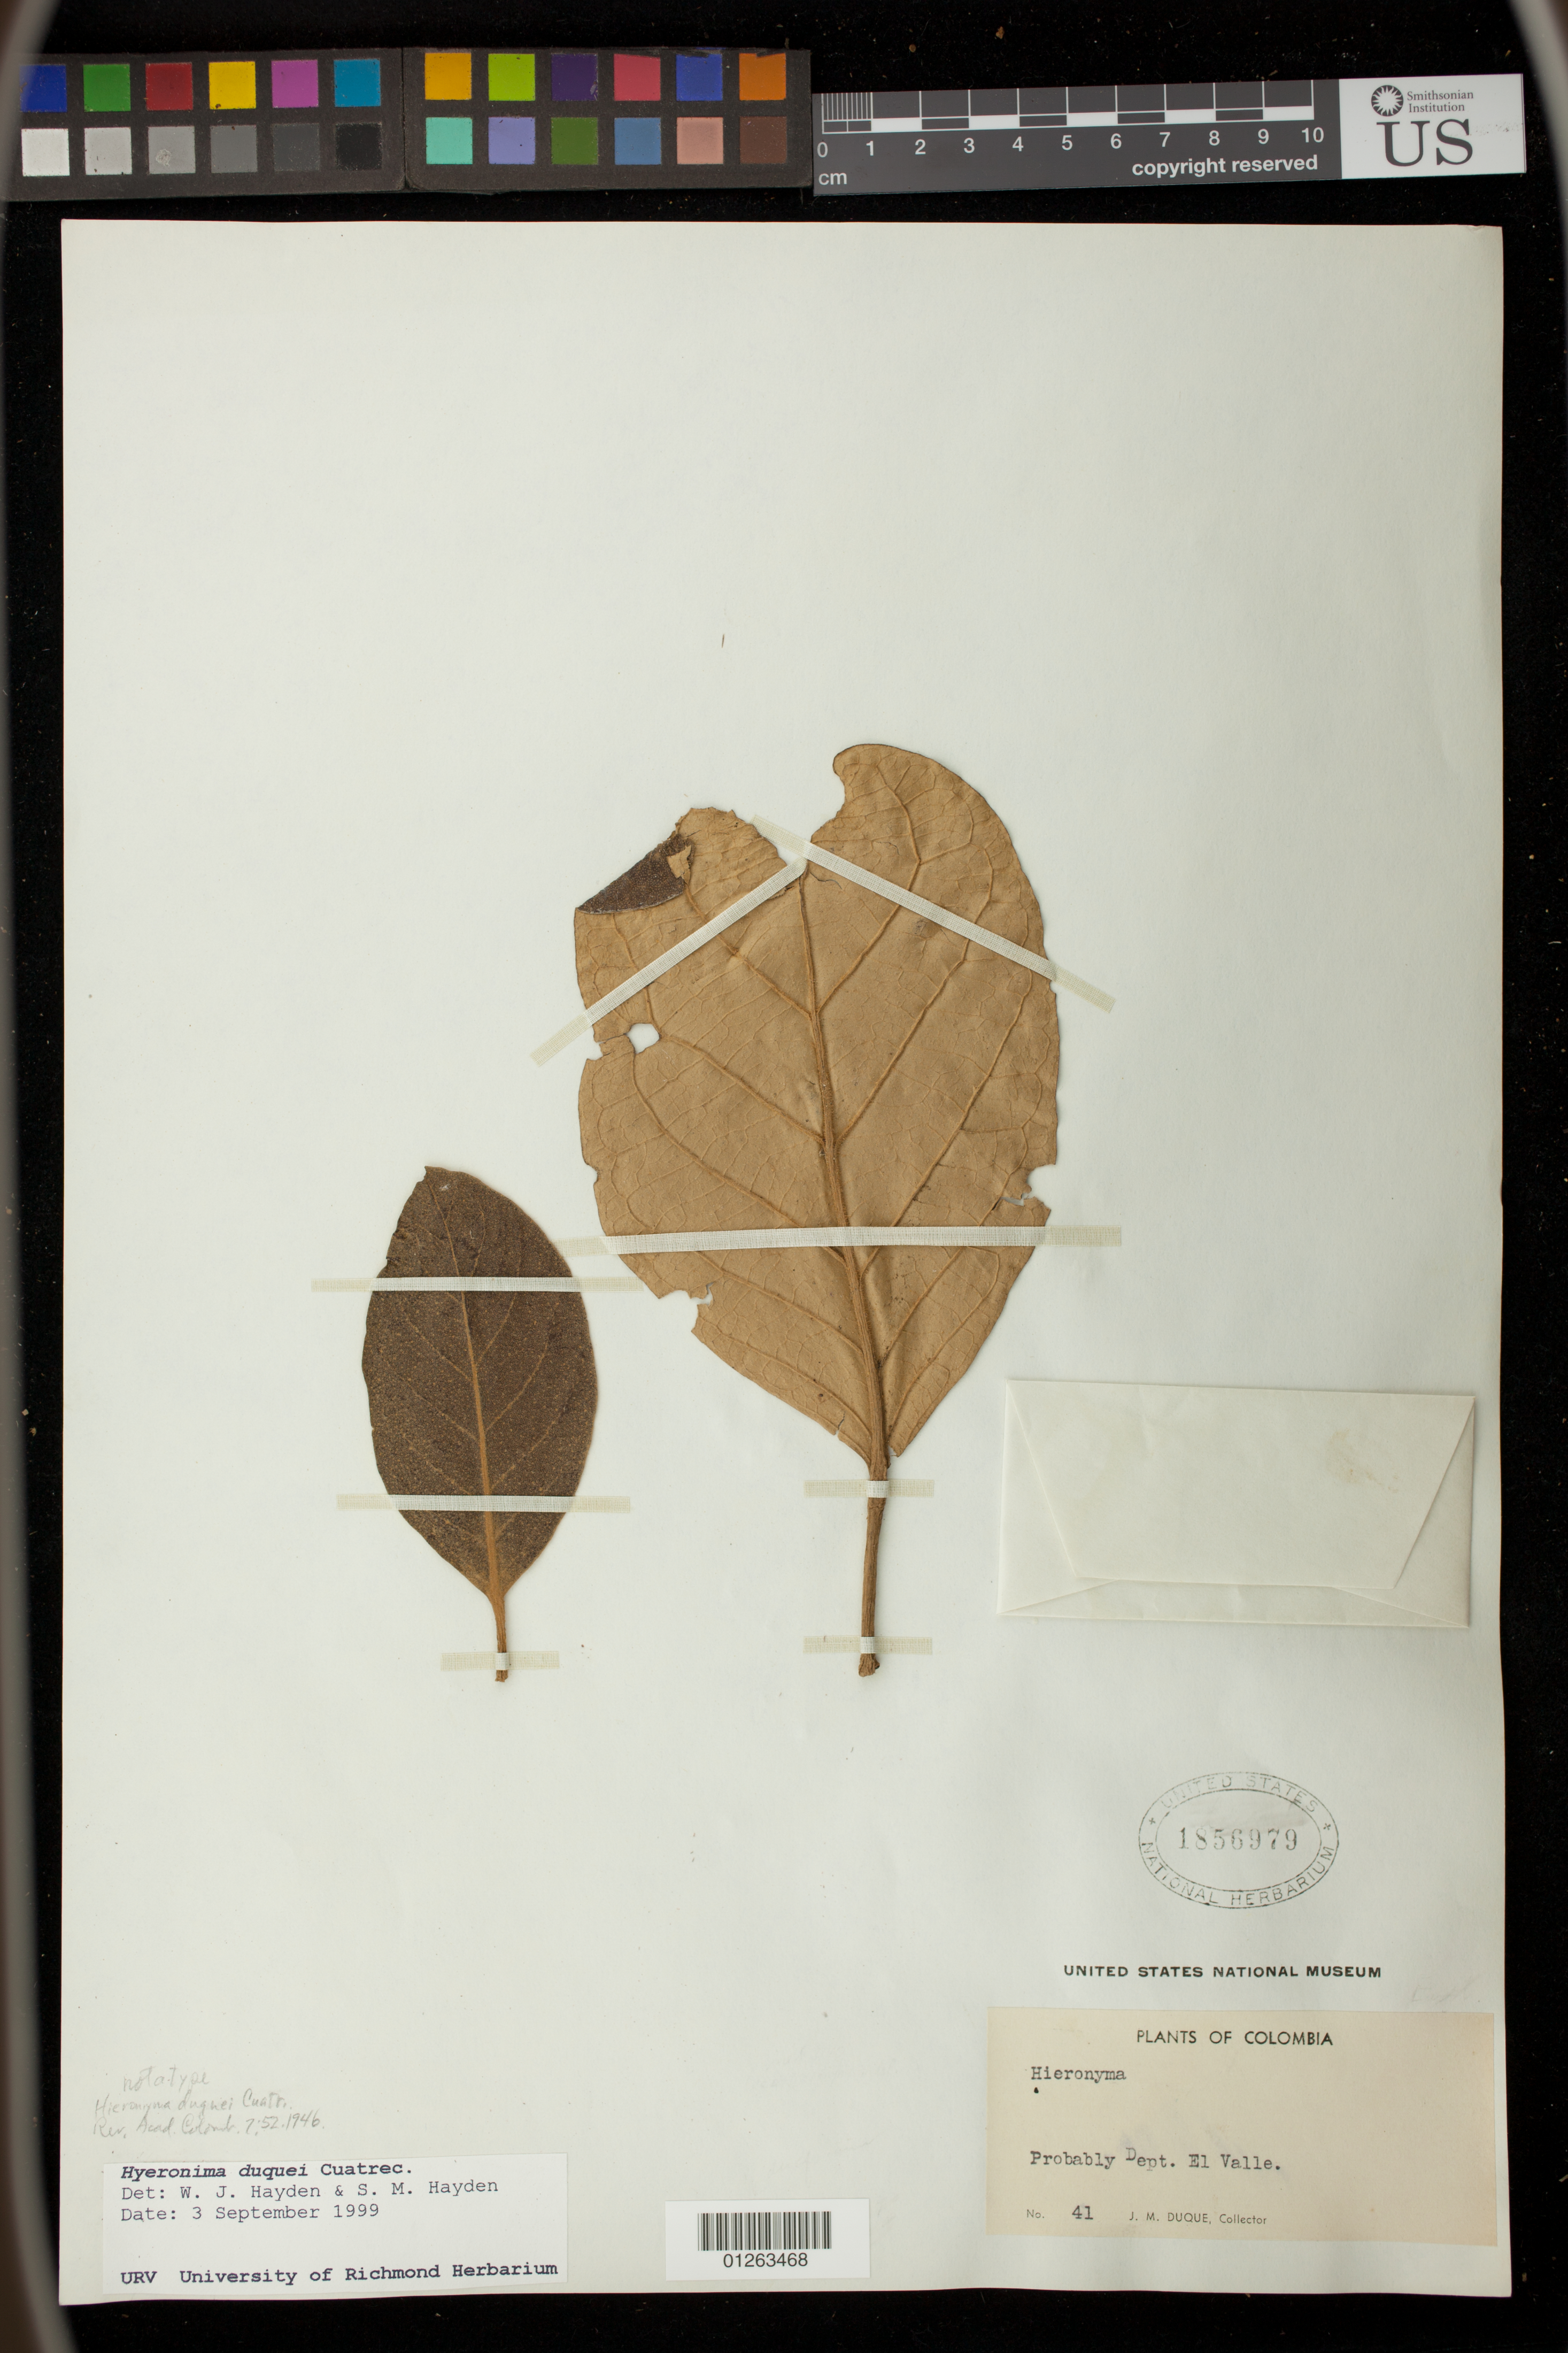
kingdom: Plantae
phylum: Tracheophyta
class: Magnoliopsida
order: Malpighiales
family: Phyllanthaceae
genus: Hieronyma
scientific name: Hieronyma duquei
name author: Cuatrec.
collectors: J. Duque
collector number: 41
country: Colombia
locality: Probably Dept. El Valle.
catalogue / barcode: US 1856979